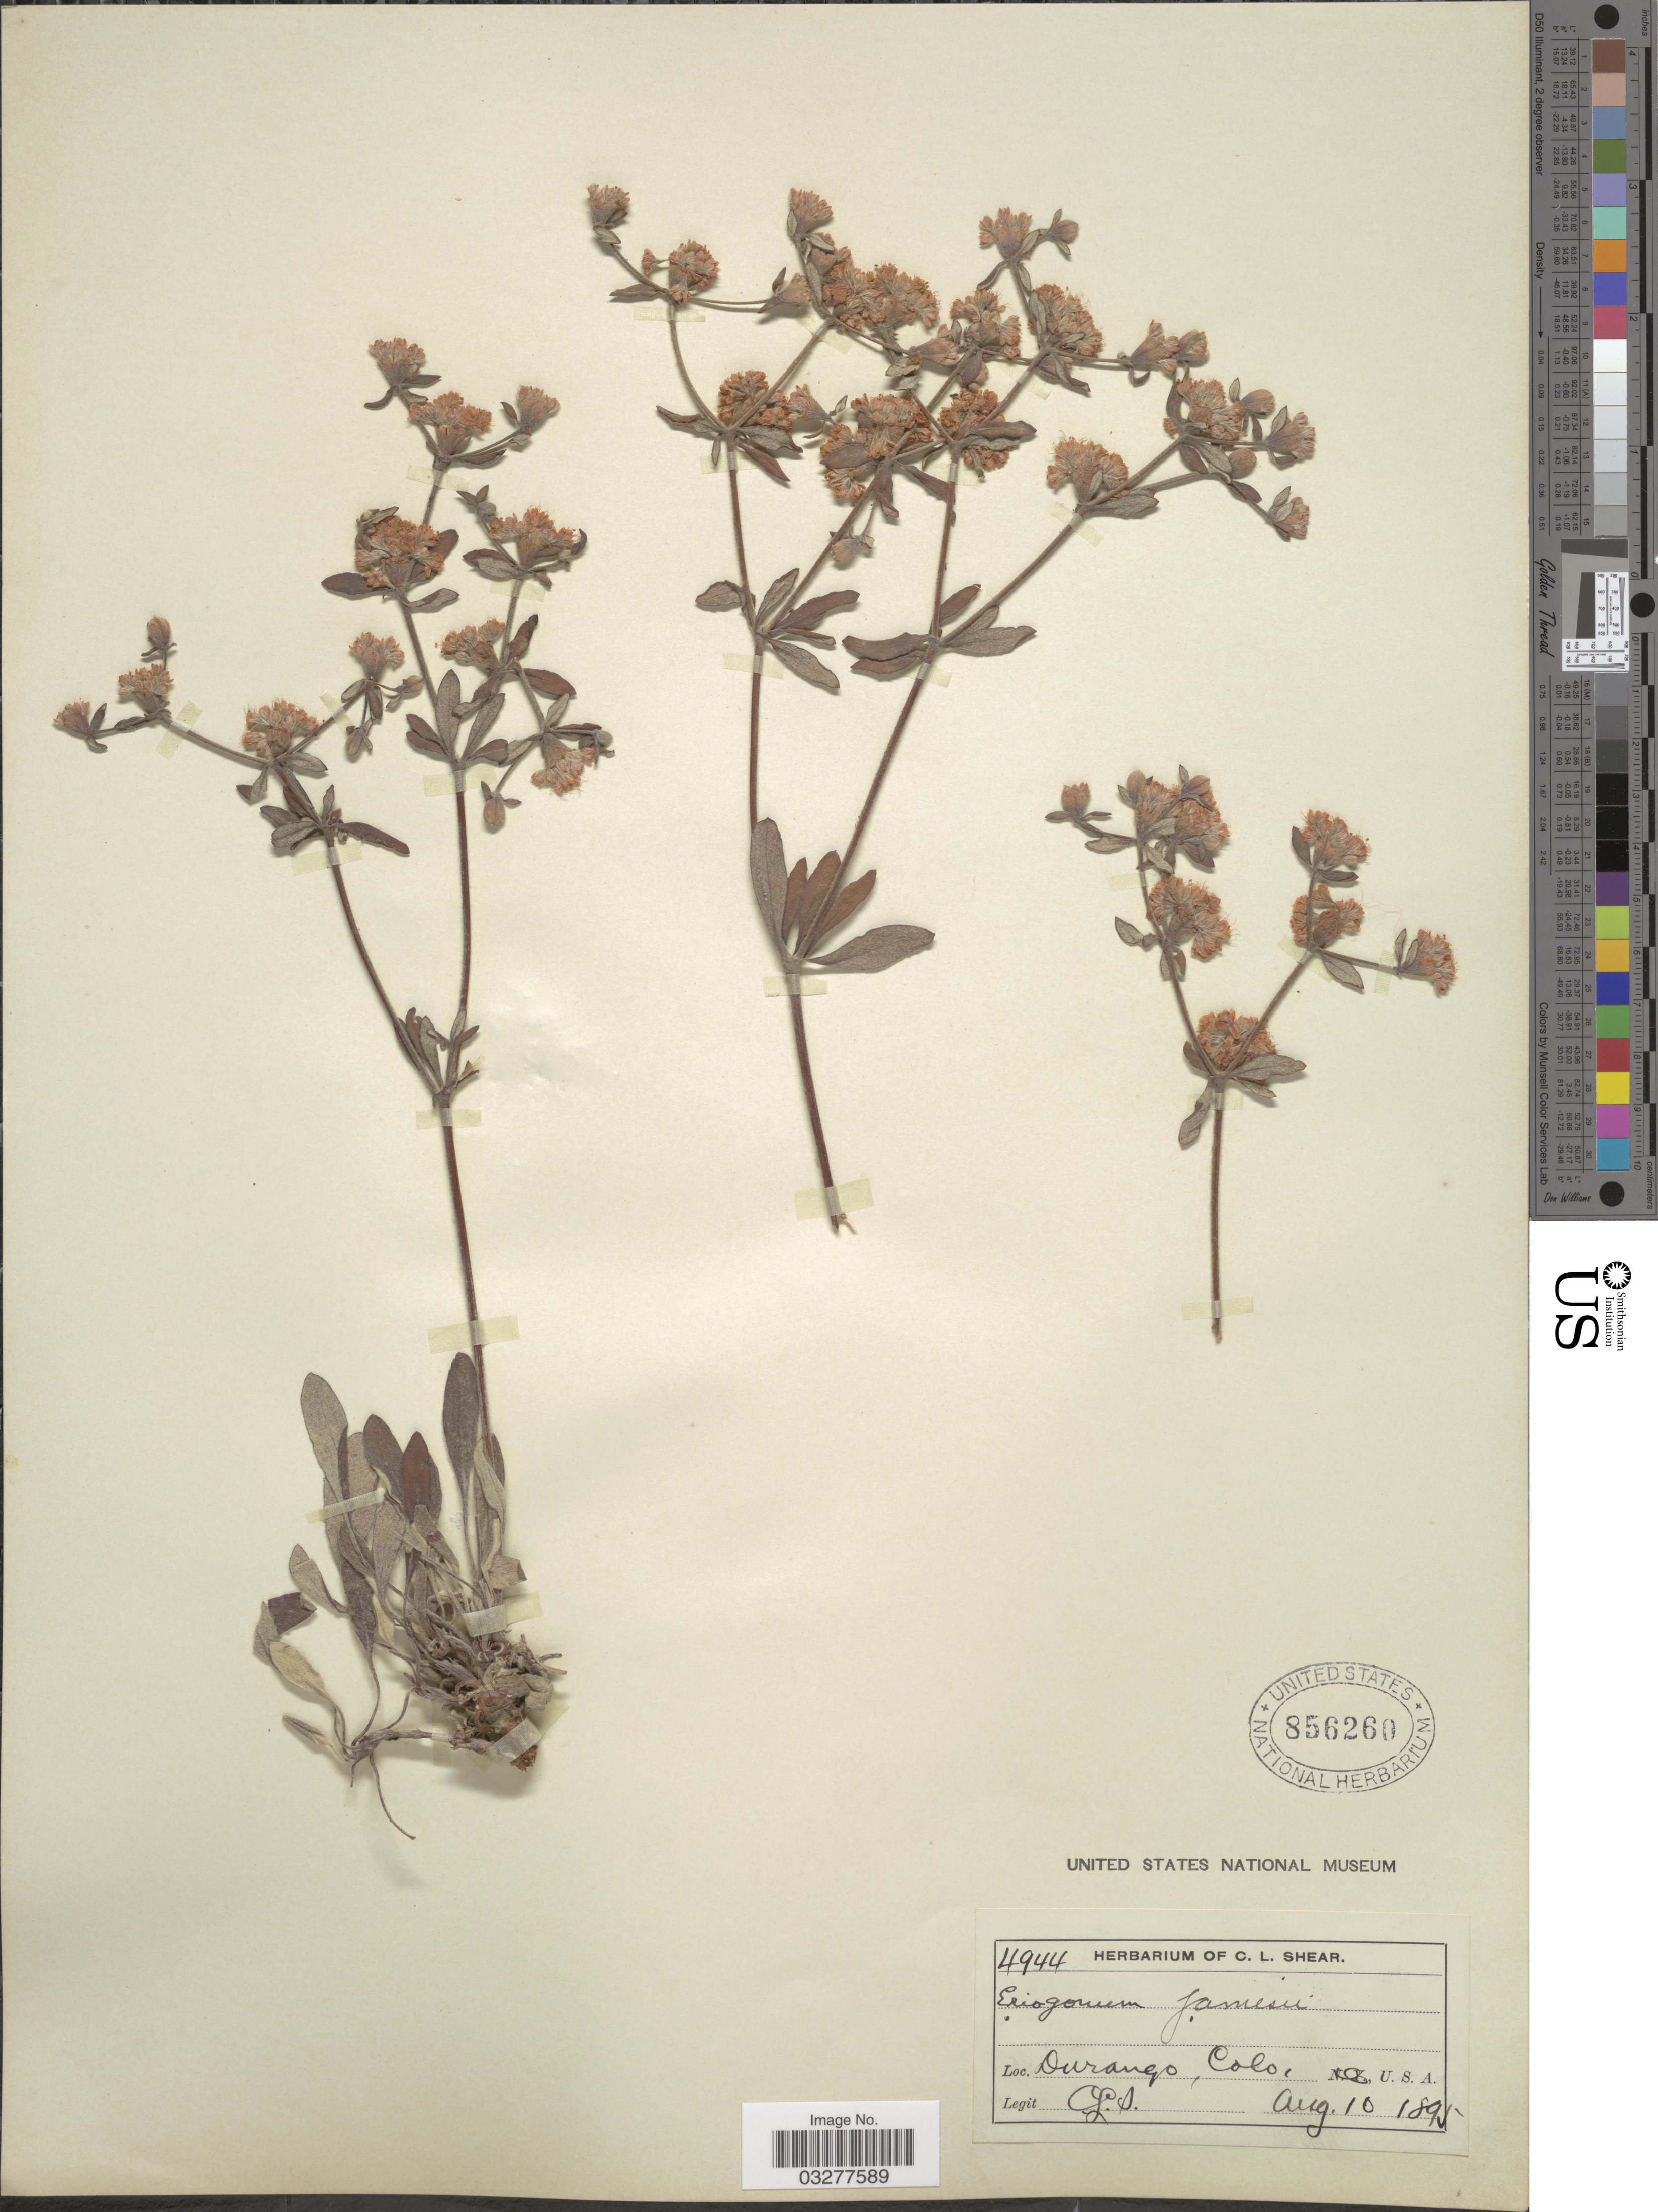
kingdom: Plantae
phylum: Tracheophyta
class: Magnoliopsida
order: Caryophyllales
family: Polygonaceae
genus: Eriogonum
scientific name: Eriogonum jamesii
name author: Benth.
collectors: C. L. Shear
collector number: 4944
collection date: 1895-08-10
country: United States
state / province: Colorado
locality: Durango.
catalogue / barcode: US 856260